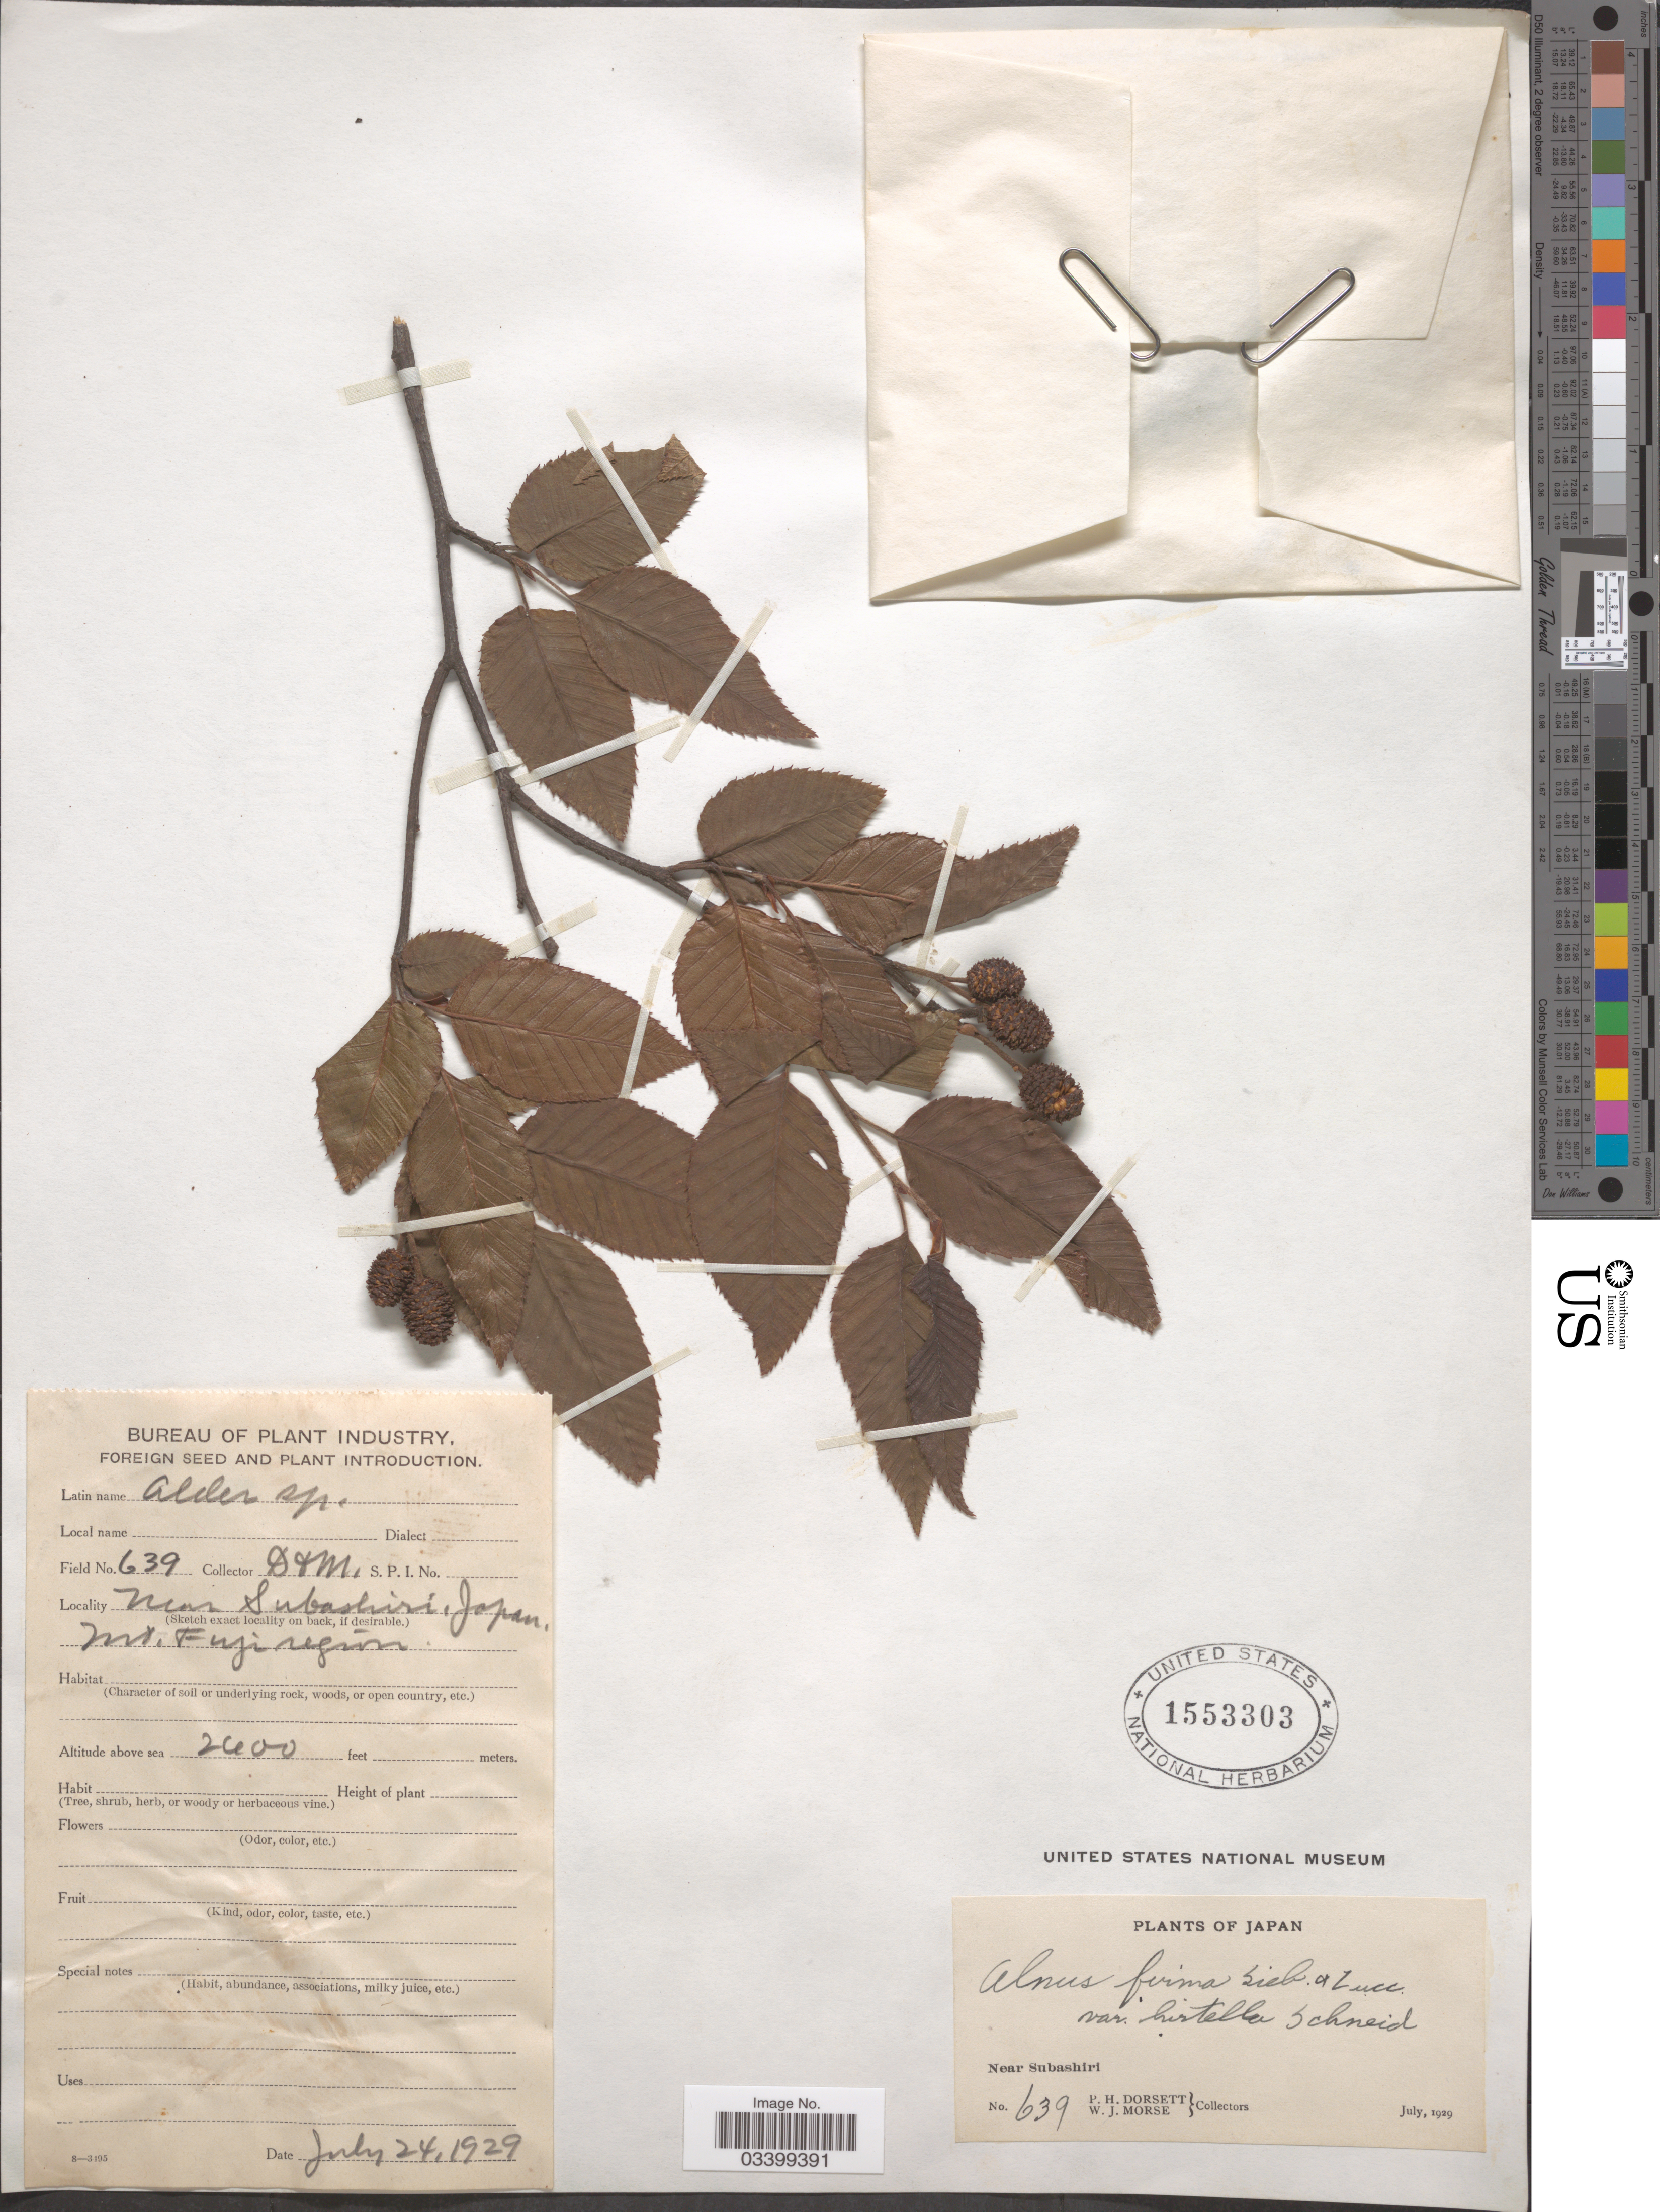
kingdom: Plantae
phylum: Tracheophyta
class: Magnoliopsida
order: Fagales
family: Betulaceae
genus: Alnus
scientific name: Alnus firma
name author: Siebold & Zucc.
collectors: P. H. Dorsett & W. J. Morse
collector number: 639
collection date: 1929-07-24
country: Japan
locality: Near Subashiri. Mt. Fuji region.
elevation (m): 792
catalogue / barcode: US 1553303